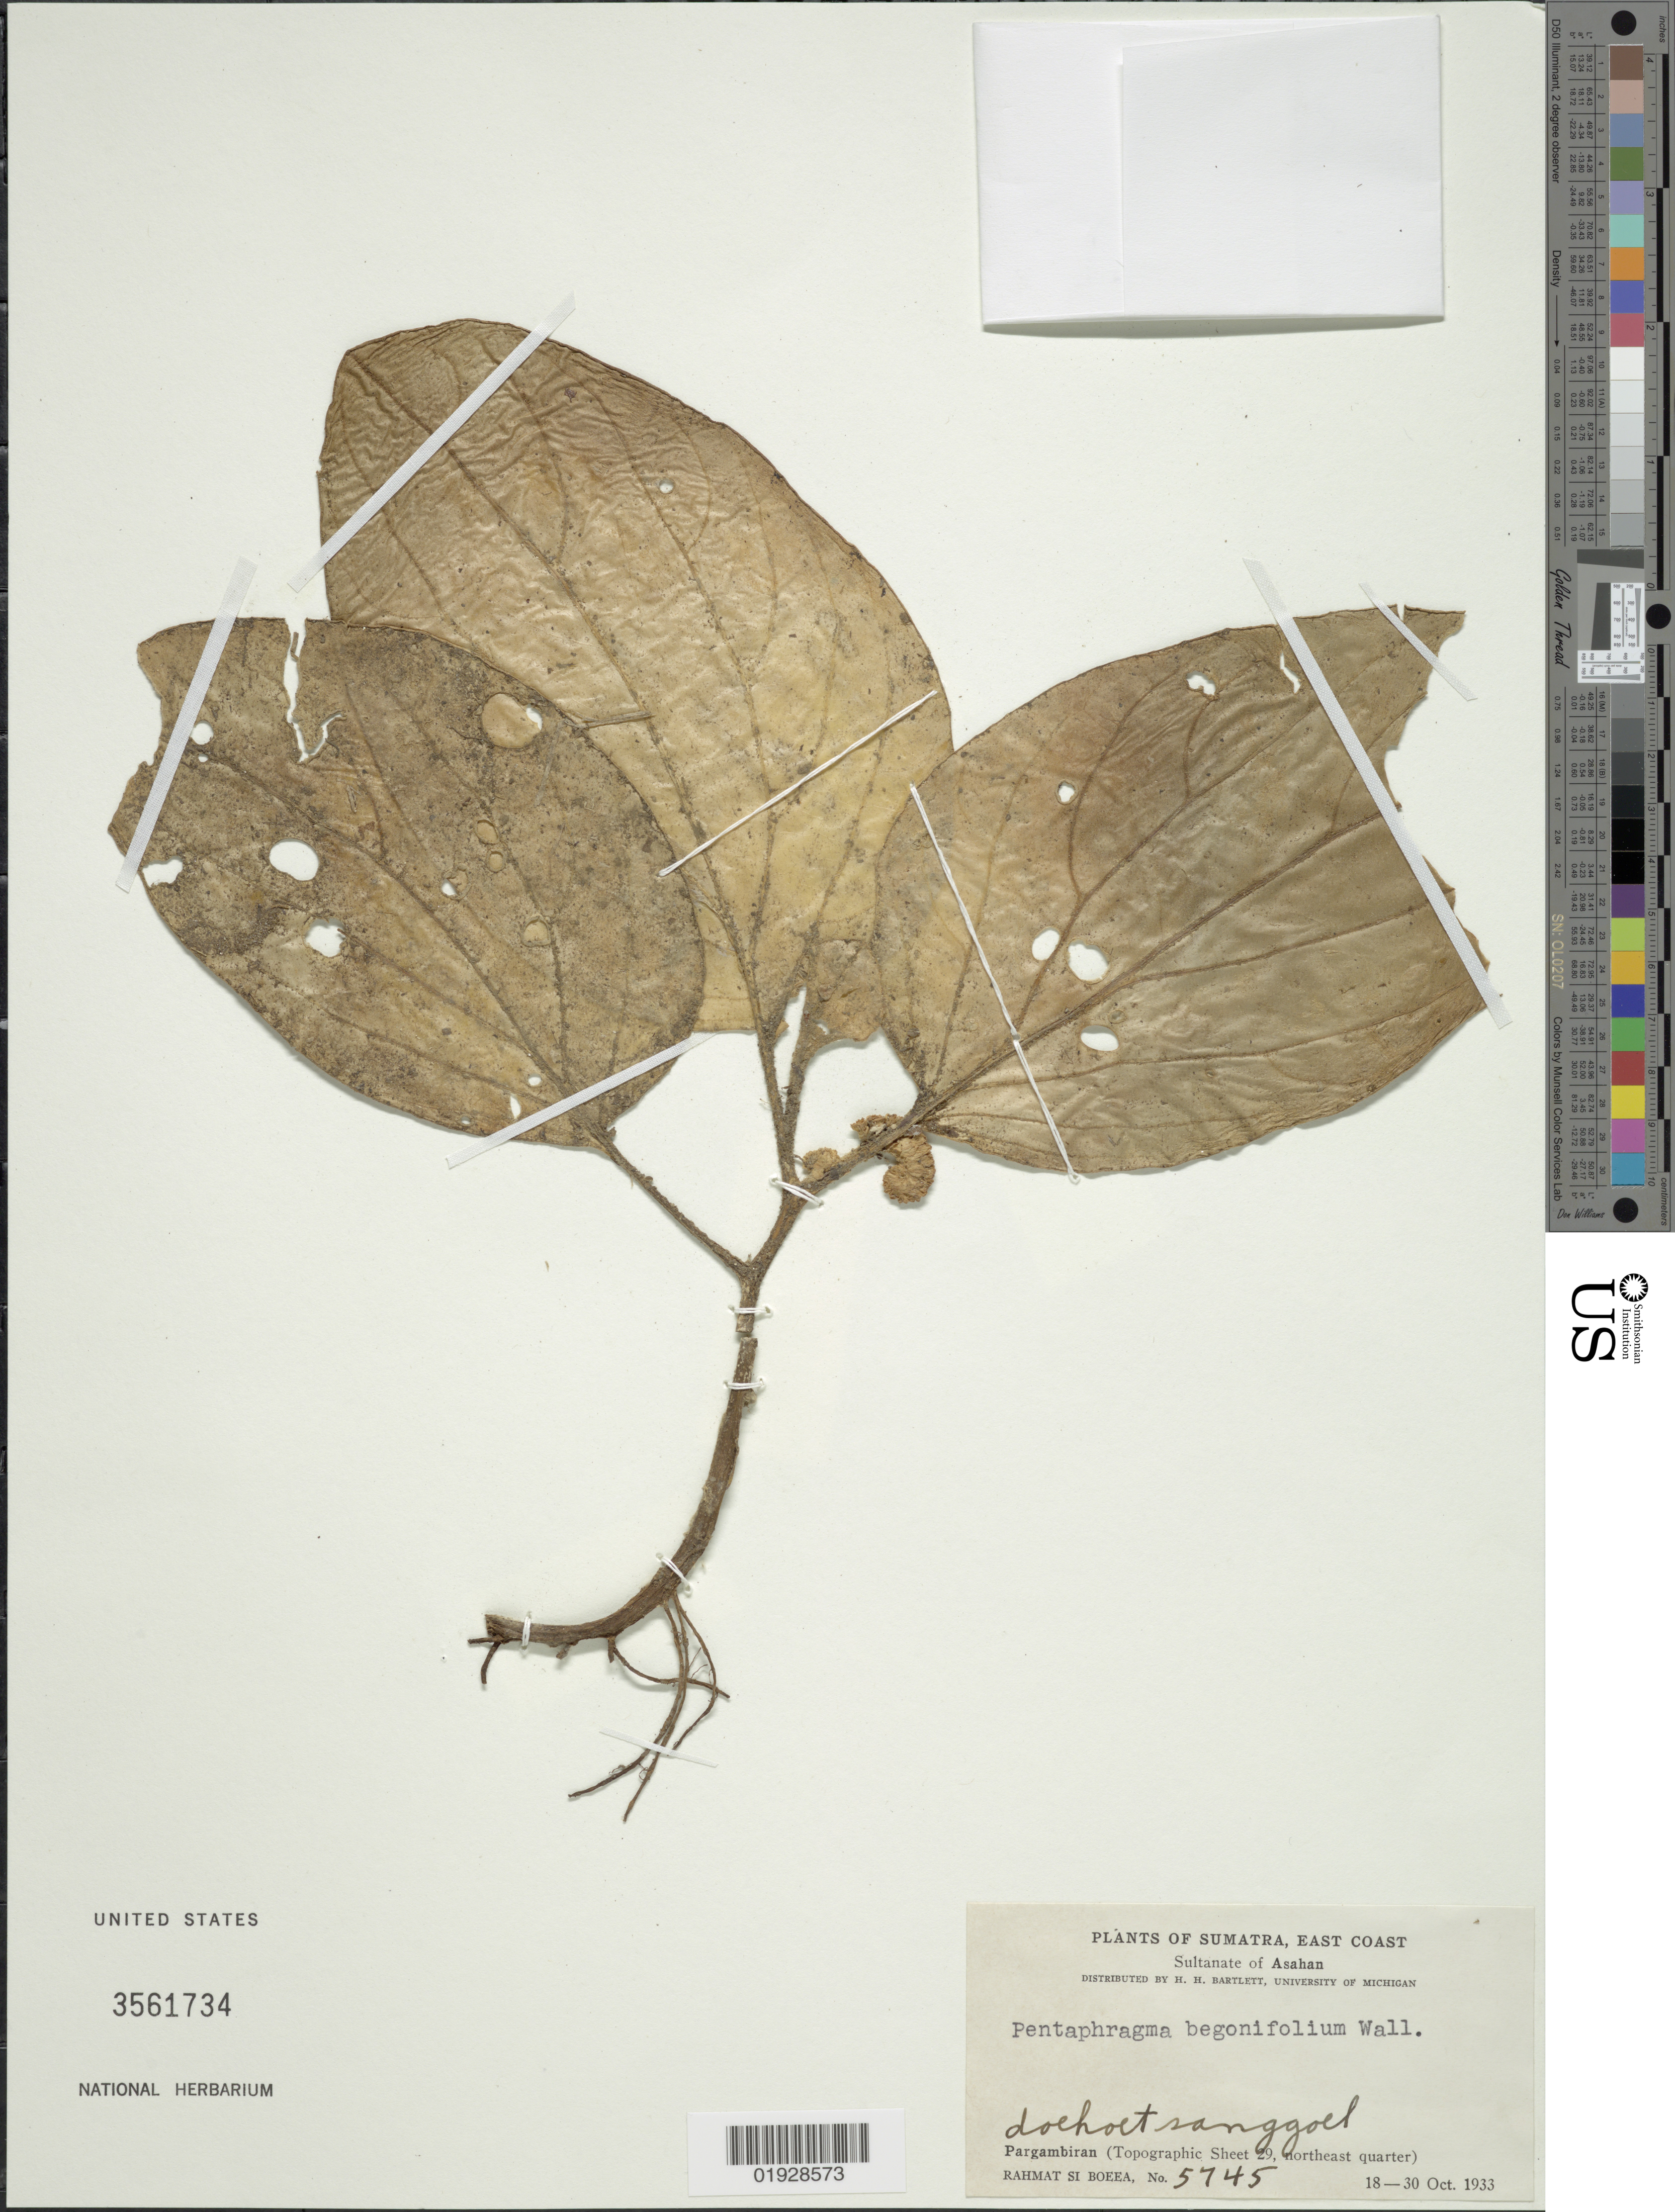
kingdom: Plantae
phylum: Tracheophyta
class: Magnoliopsida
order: Asterales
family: Pentaphragmataceae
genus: Pentaphragma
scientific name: Pentaphragma begoniifolia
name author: Wall. ex G. Don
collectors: Rahmat Si Boeea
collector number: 5745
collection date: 1933-10-18/1933-10-30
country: Indonesia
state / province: Sumatra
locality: East Coast. Sultanate of Asahan. Pargambiran (Topographic Sheet 29, northeast quarter).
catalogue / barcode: US 3561734